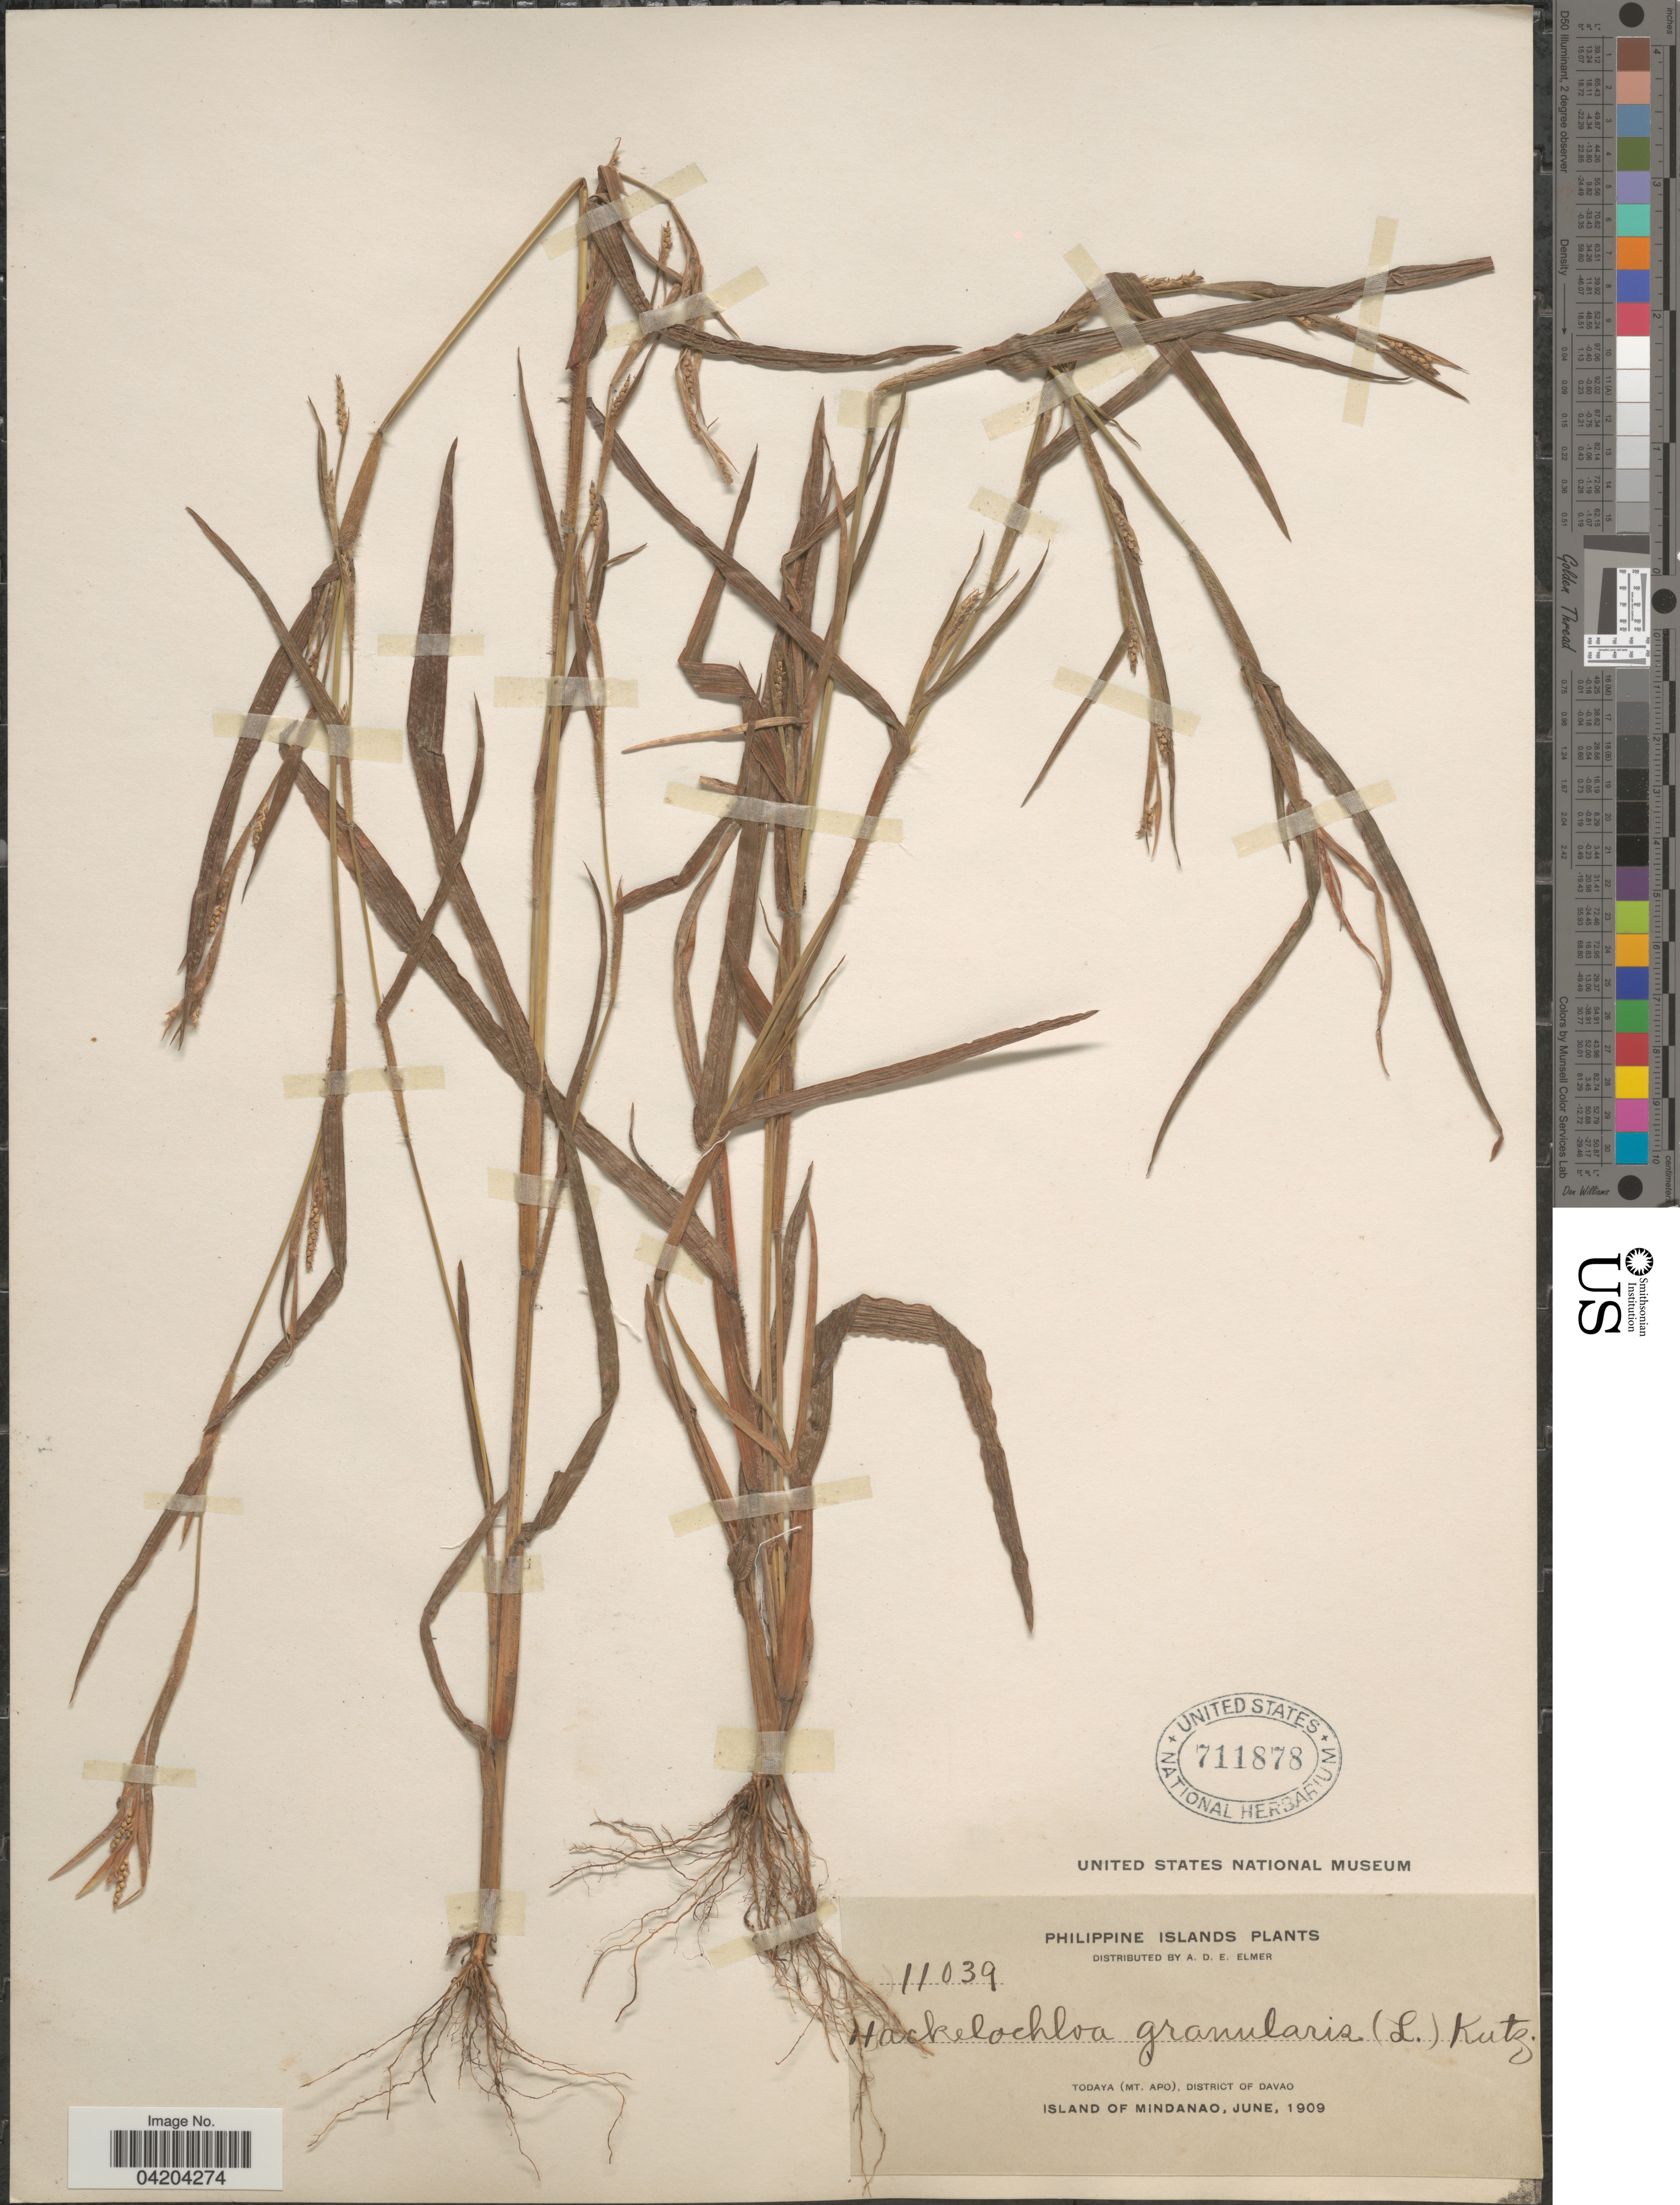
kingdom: Plantae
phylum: Tracheophyta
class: Liliopsida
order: Poales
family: Poaceae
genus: Mnesithea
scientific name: Mnesithea granularis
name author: (L.) de Koning & Sosef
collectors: A. D. E. Elmer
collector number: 11039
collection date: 1909-06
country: Philippines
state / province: Davao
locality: Todaya (Mt. Apo), District of Davao. Island of Mindanao.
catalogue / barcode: US 711878